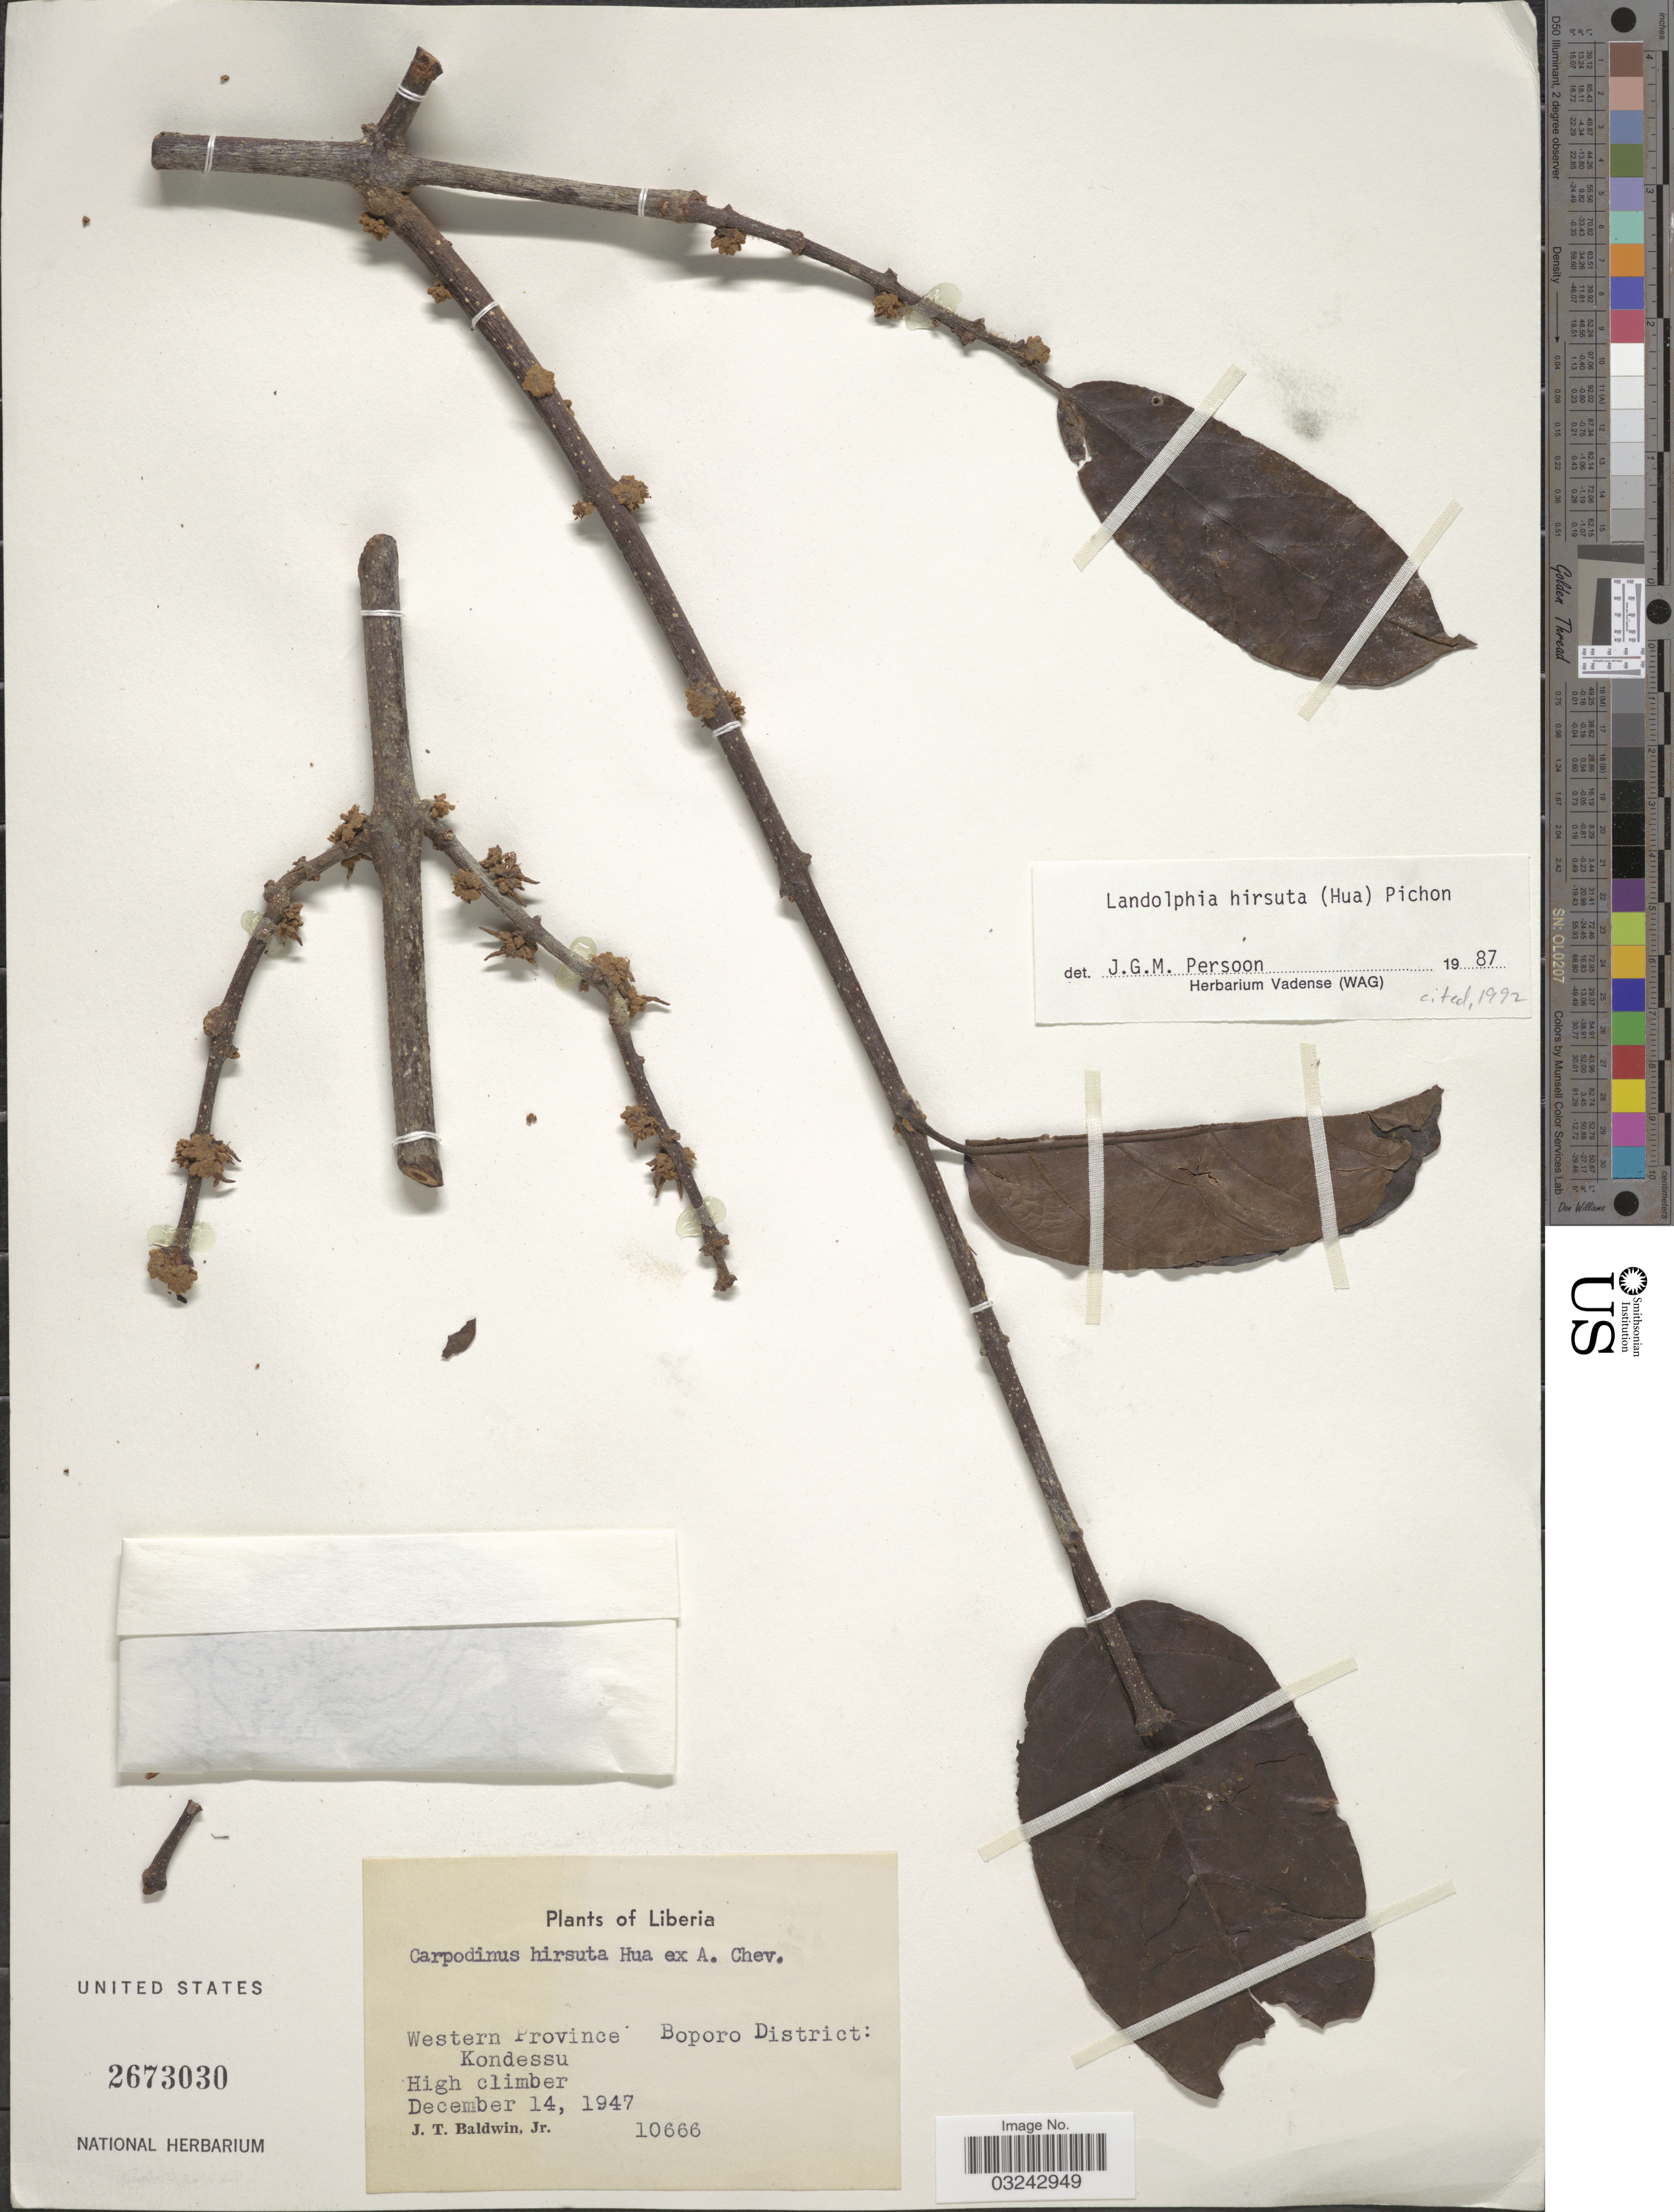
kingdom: Plantae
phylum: Tracheophyta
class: Magnoliopsida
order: Gentianales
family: Apocynaceae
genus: Landolphia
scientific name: Landolphia hirsuta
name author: (Hua) Pichon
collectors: J. T. Baldwin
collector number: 10666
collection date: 1947-12-14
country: Liberia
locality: Western Province, Boporo District: Kondessu.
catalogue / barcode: US 2673030